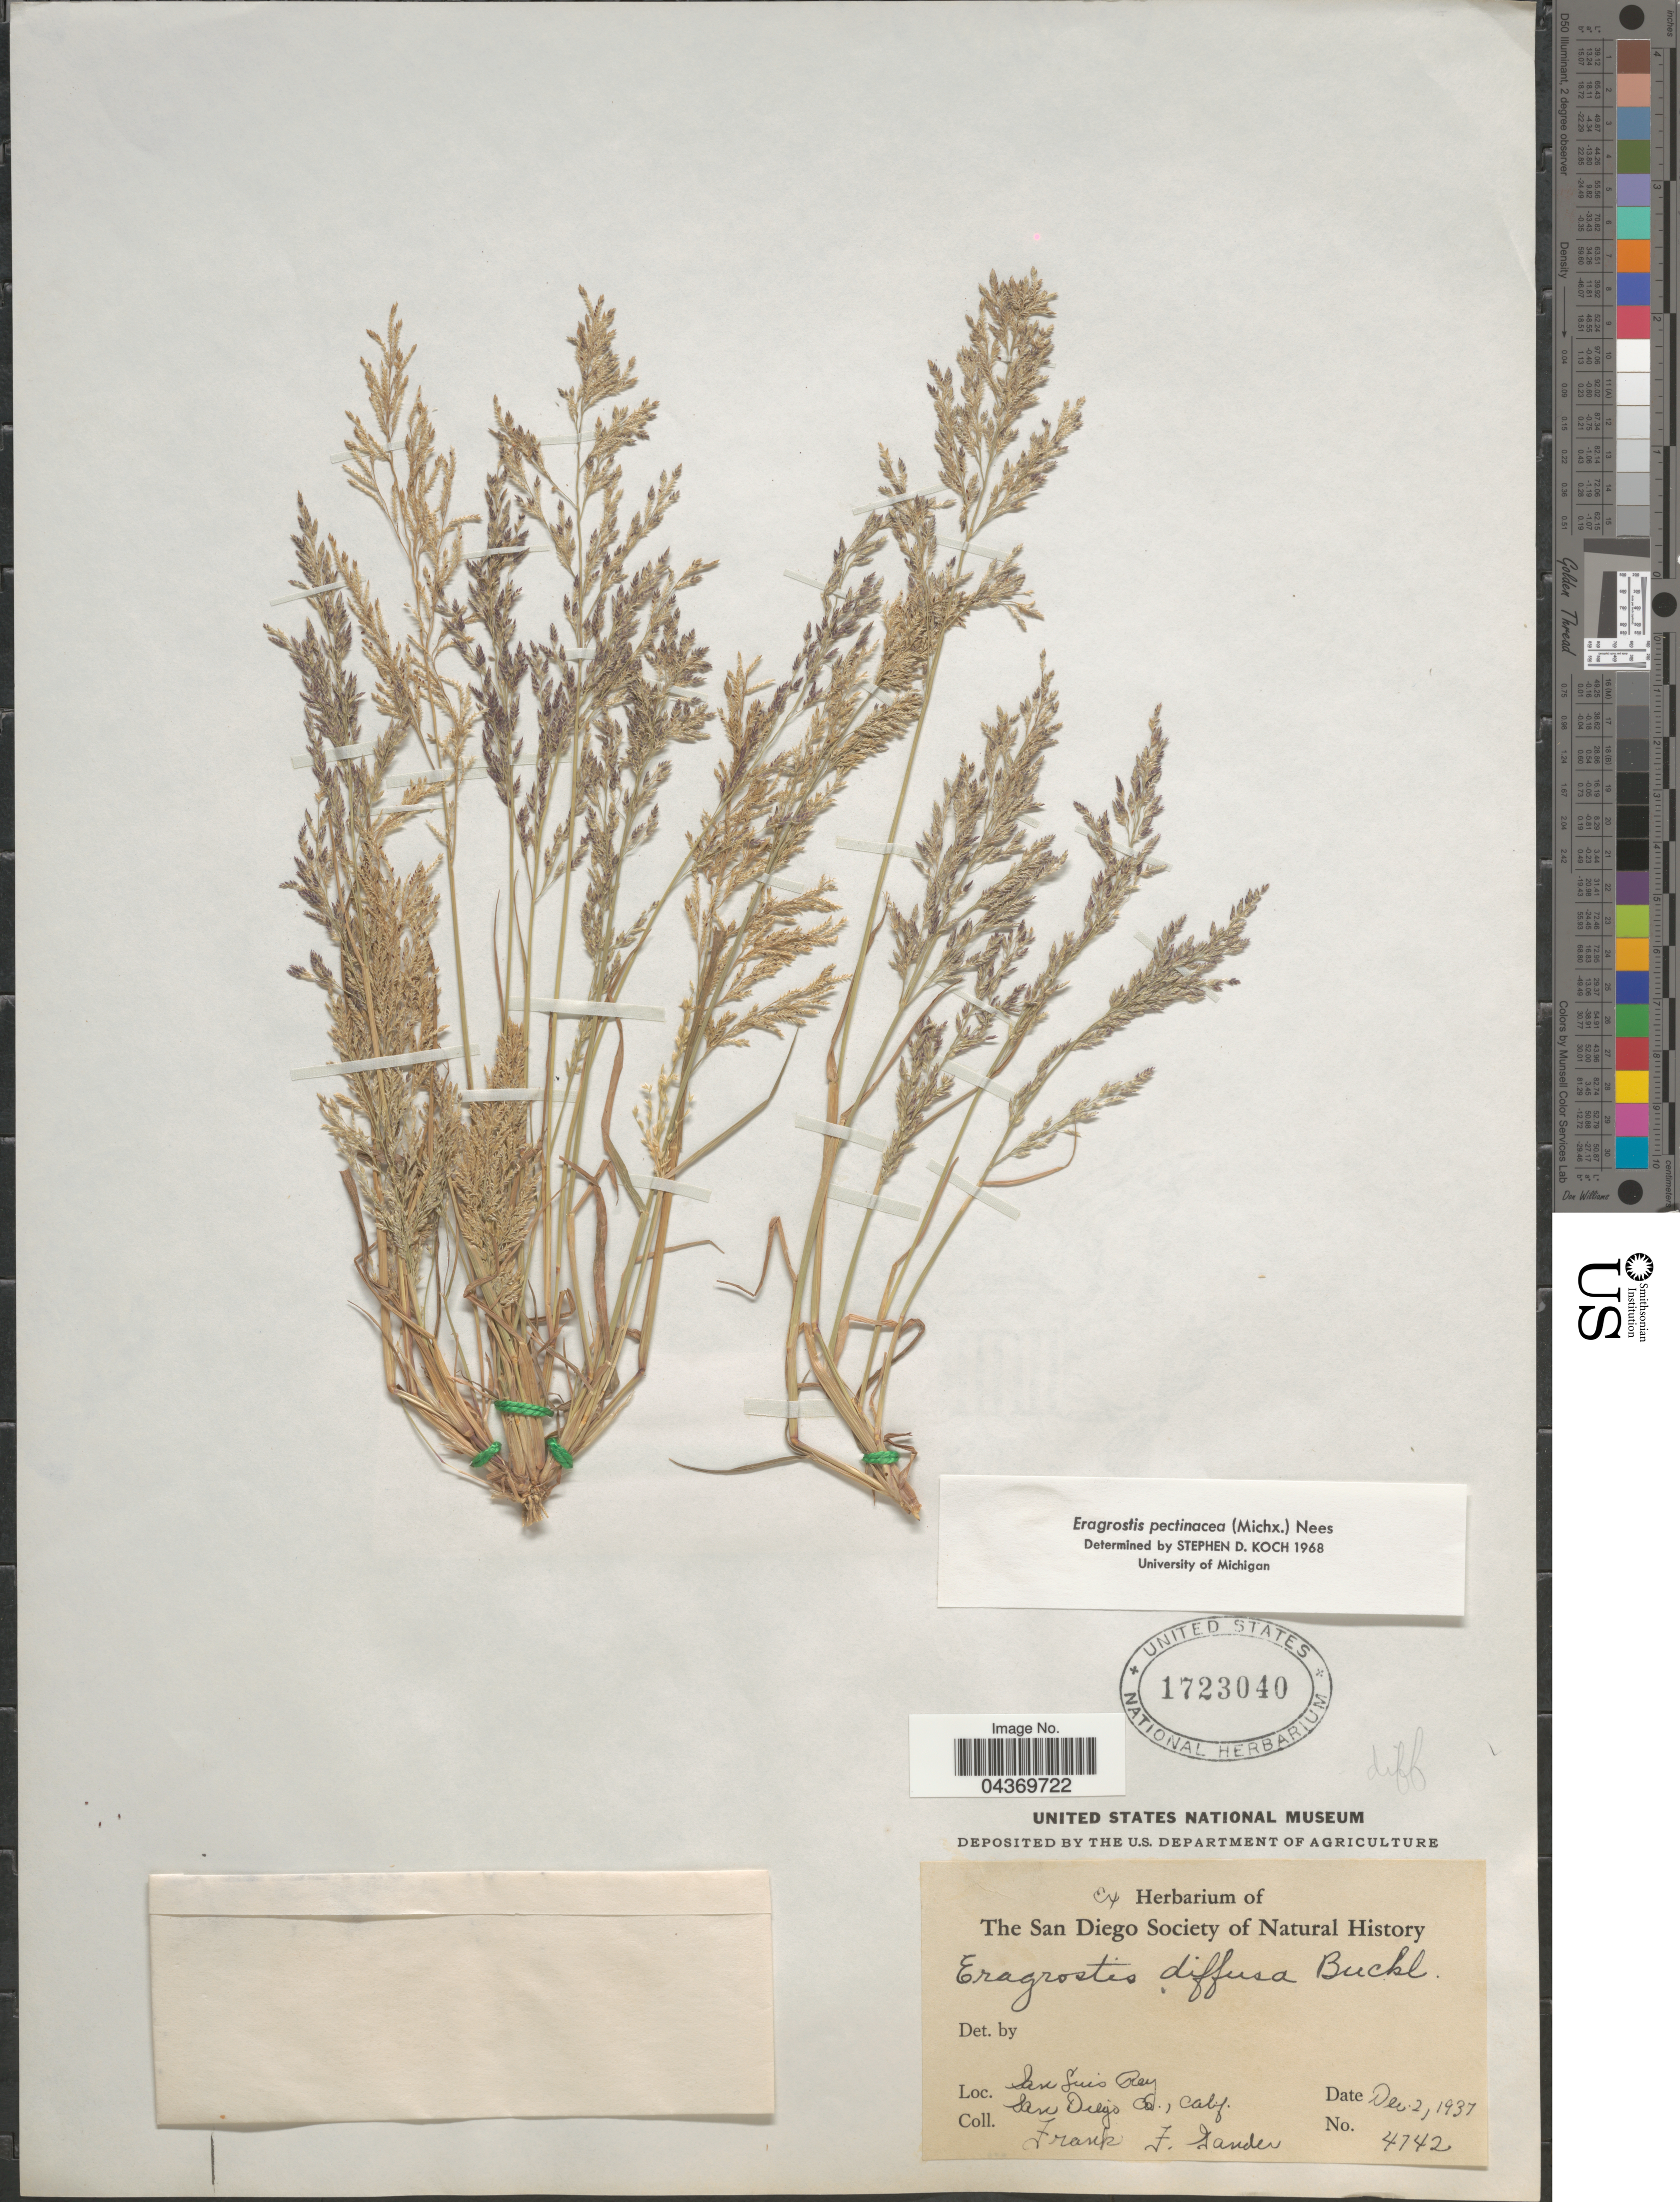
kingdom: Plantae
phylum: Tracheophyta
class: Liliopsida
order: Poales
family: Poaceae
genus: Eragrostis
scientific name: Eragrostis pectinacea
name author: (Michx.) Nees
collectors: F. Gander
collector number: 4742*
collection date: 1937-12-02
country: United States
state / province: California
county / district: San Diego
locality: San Luis Rey San Diego Co.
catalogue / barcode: US 1723040